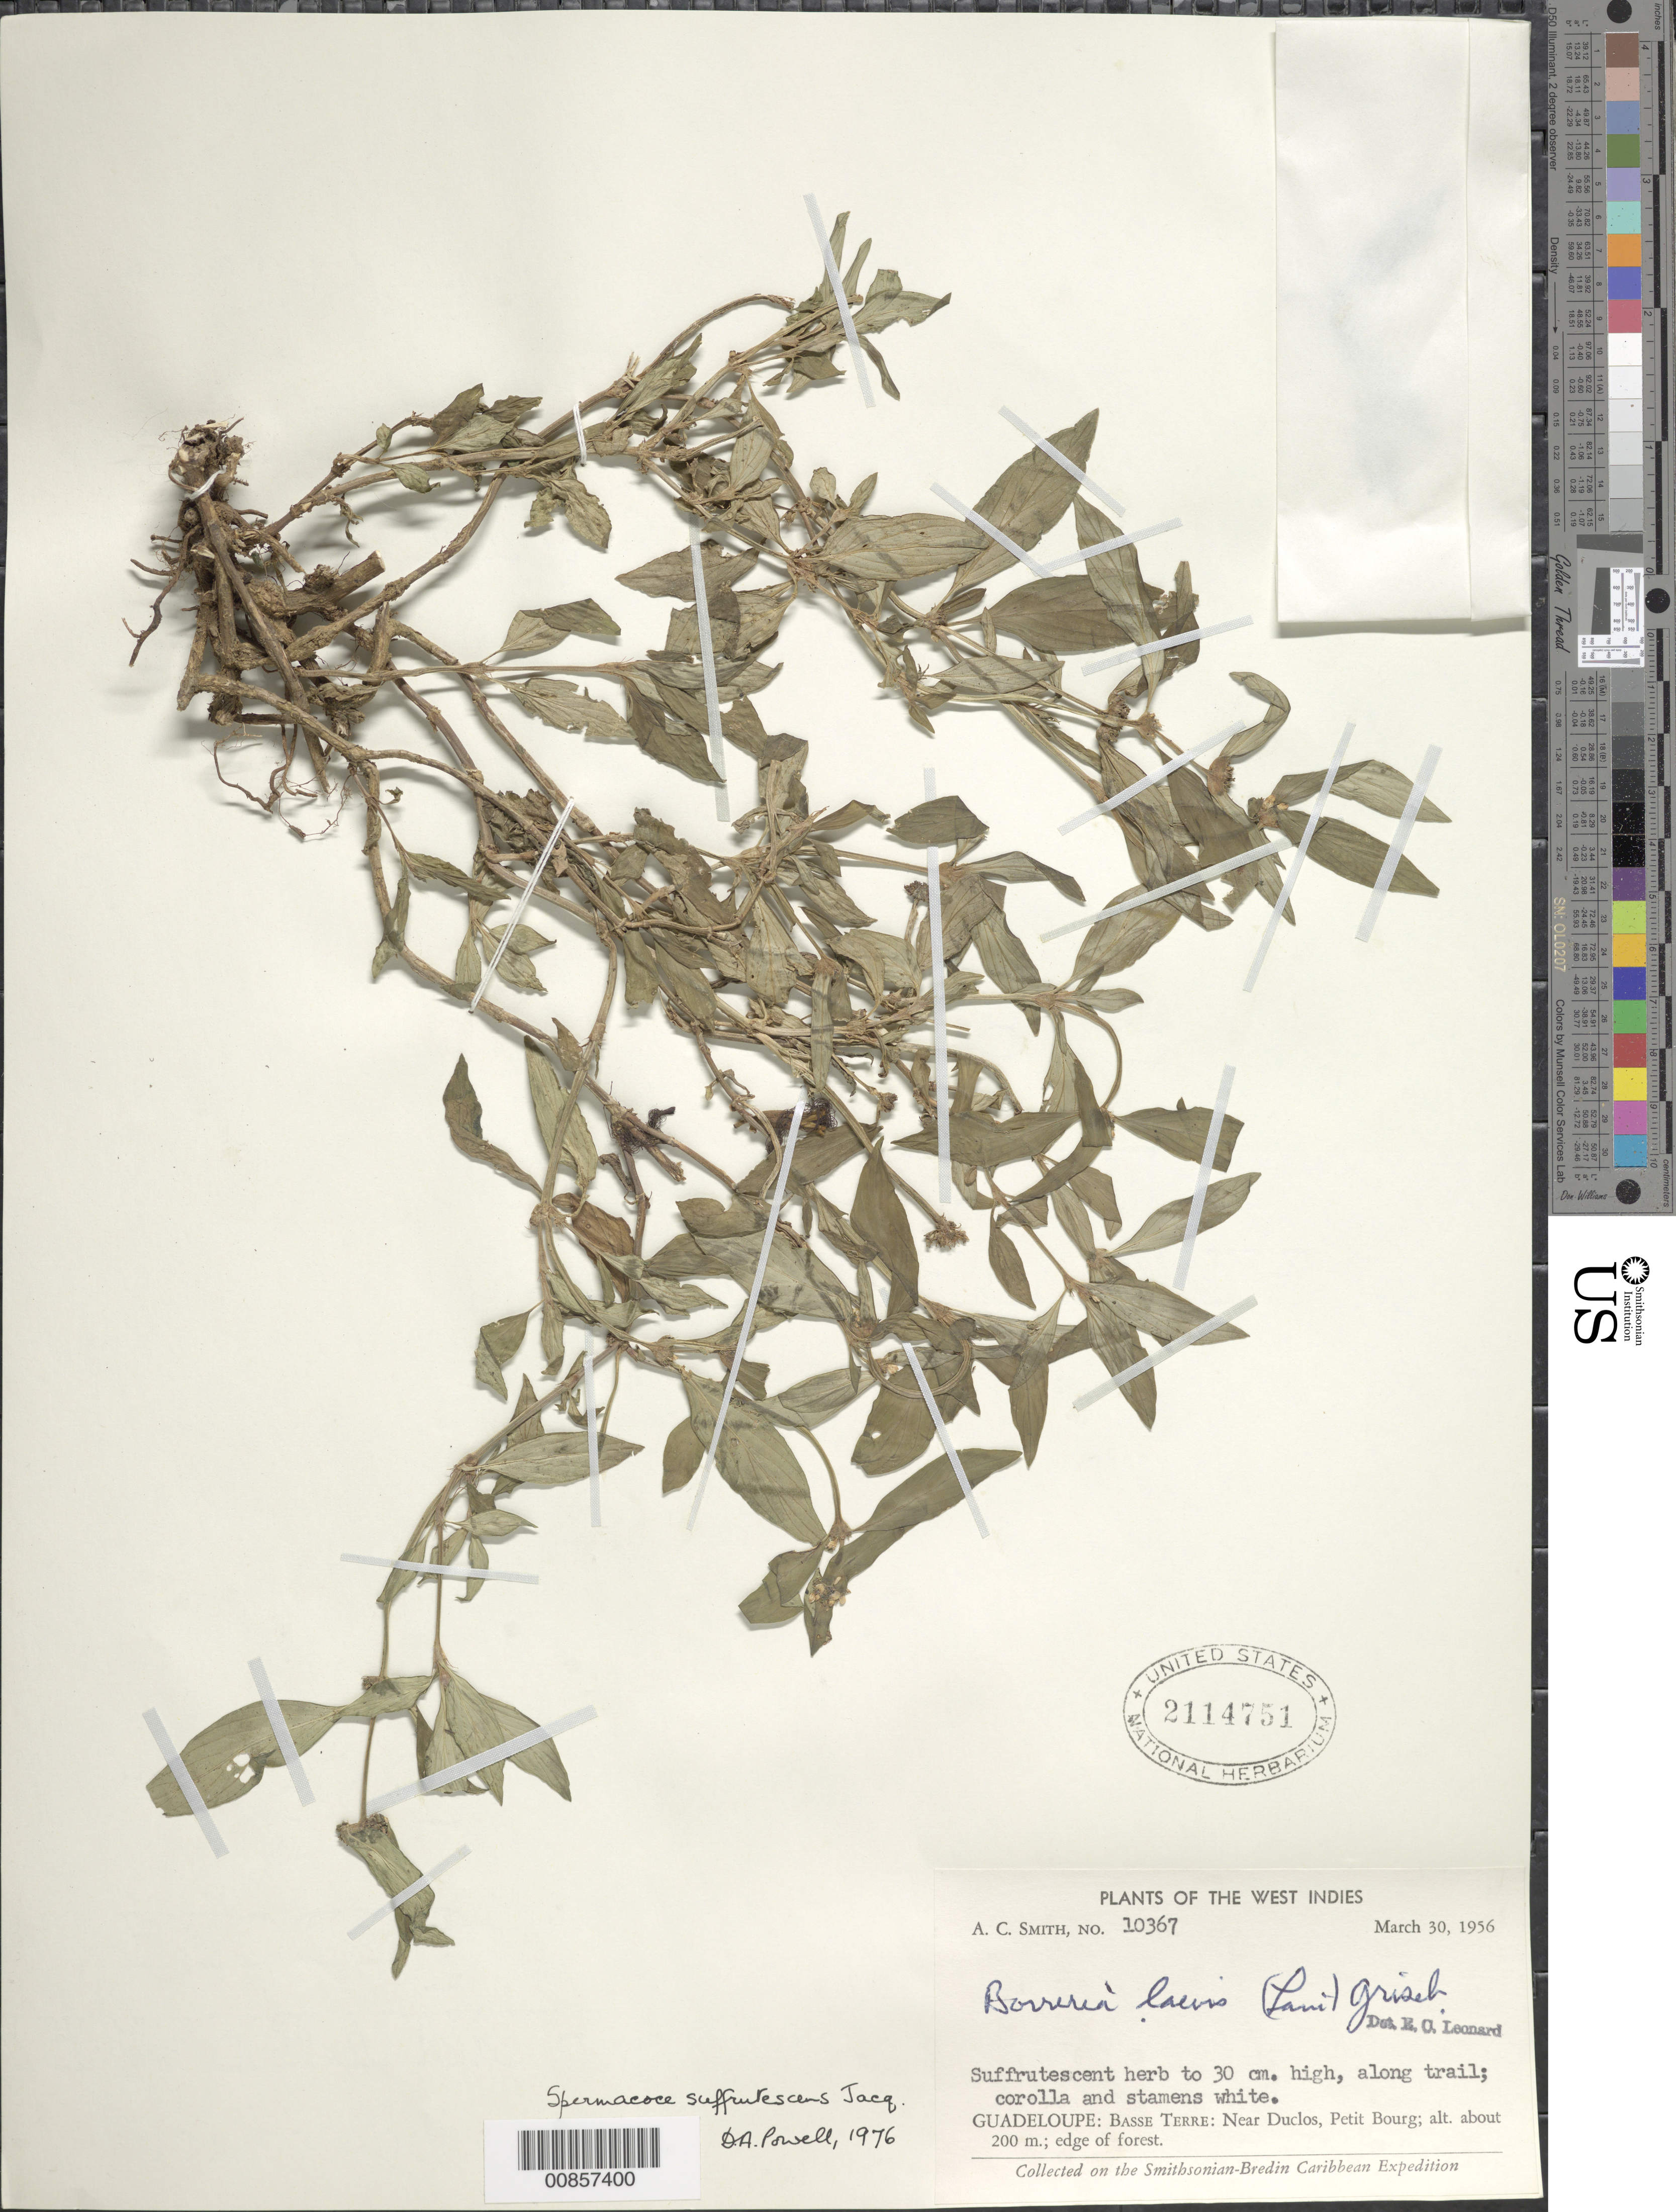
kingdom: Plantae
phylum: Tracheophyta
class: Magnoliopsida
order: Gentianales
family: Rubiaceae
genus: Spermacoce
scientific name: Spermacoce remota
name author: Lam.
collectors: A. C. Smith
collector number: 10367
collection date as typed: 30 Mar 1956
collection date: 1956-03-30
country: Guadeloupe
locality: Basse Terre: Near Duclos, Petit Bourg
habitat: Edge of forest, along trail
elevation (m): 200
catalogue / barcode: US 2114751